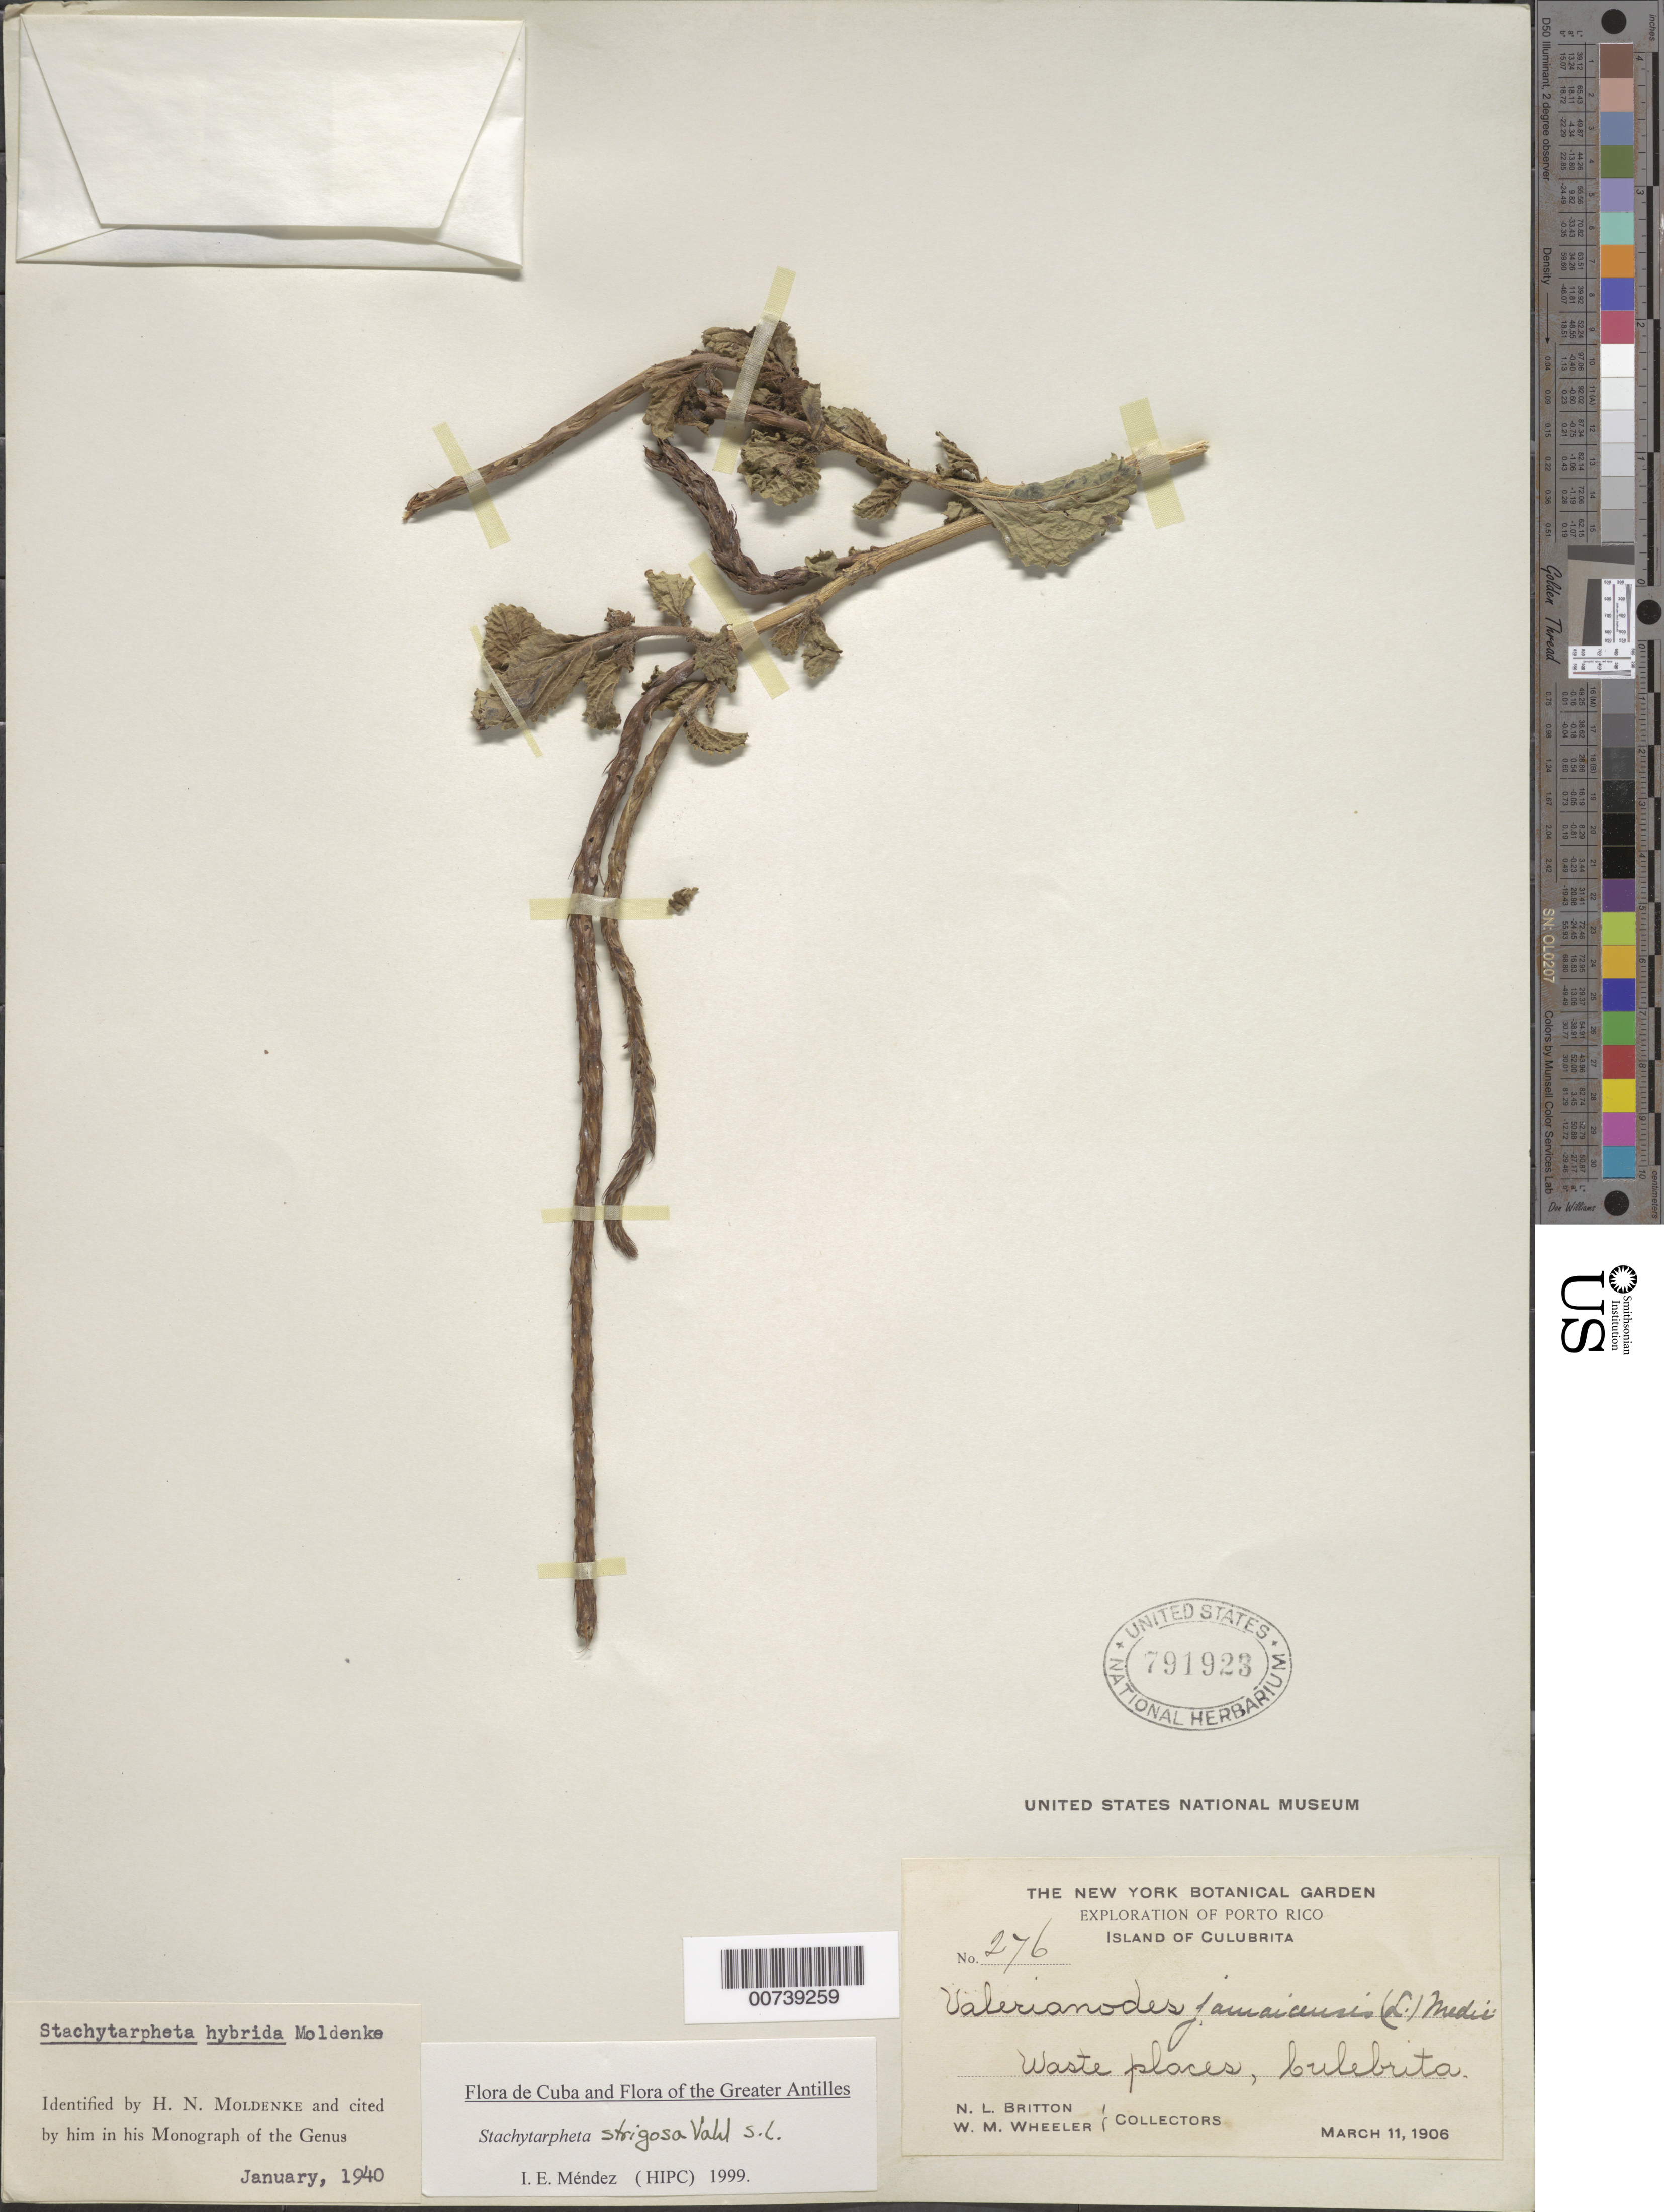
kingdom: Plantae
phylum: Tracheophyta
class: Magnoliopsida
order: Lamiales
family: Verbenaceae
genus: Stachytarpheta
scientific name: Stachytarpheta strigosa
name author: Vahl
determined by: Méndez, Isidro E., (HIPC)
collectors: N. Britton & W. Wheeler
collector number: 276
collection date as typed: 11 Mar 1906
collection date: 1906-03-11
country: Puerto Rico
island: Culebrita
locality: Island of Culebrita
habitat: Waste places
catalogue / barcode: US 791923